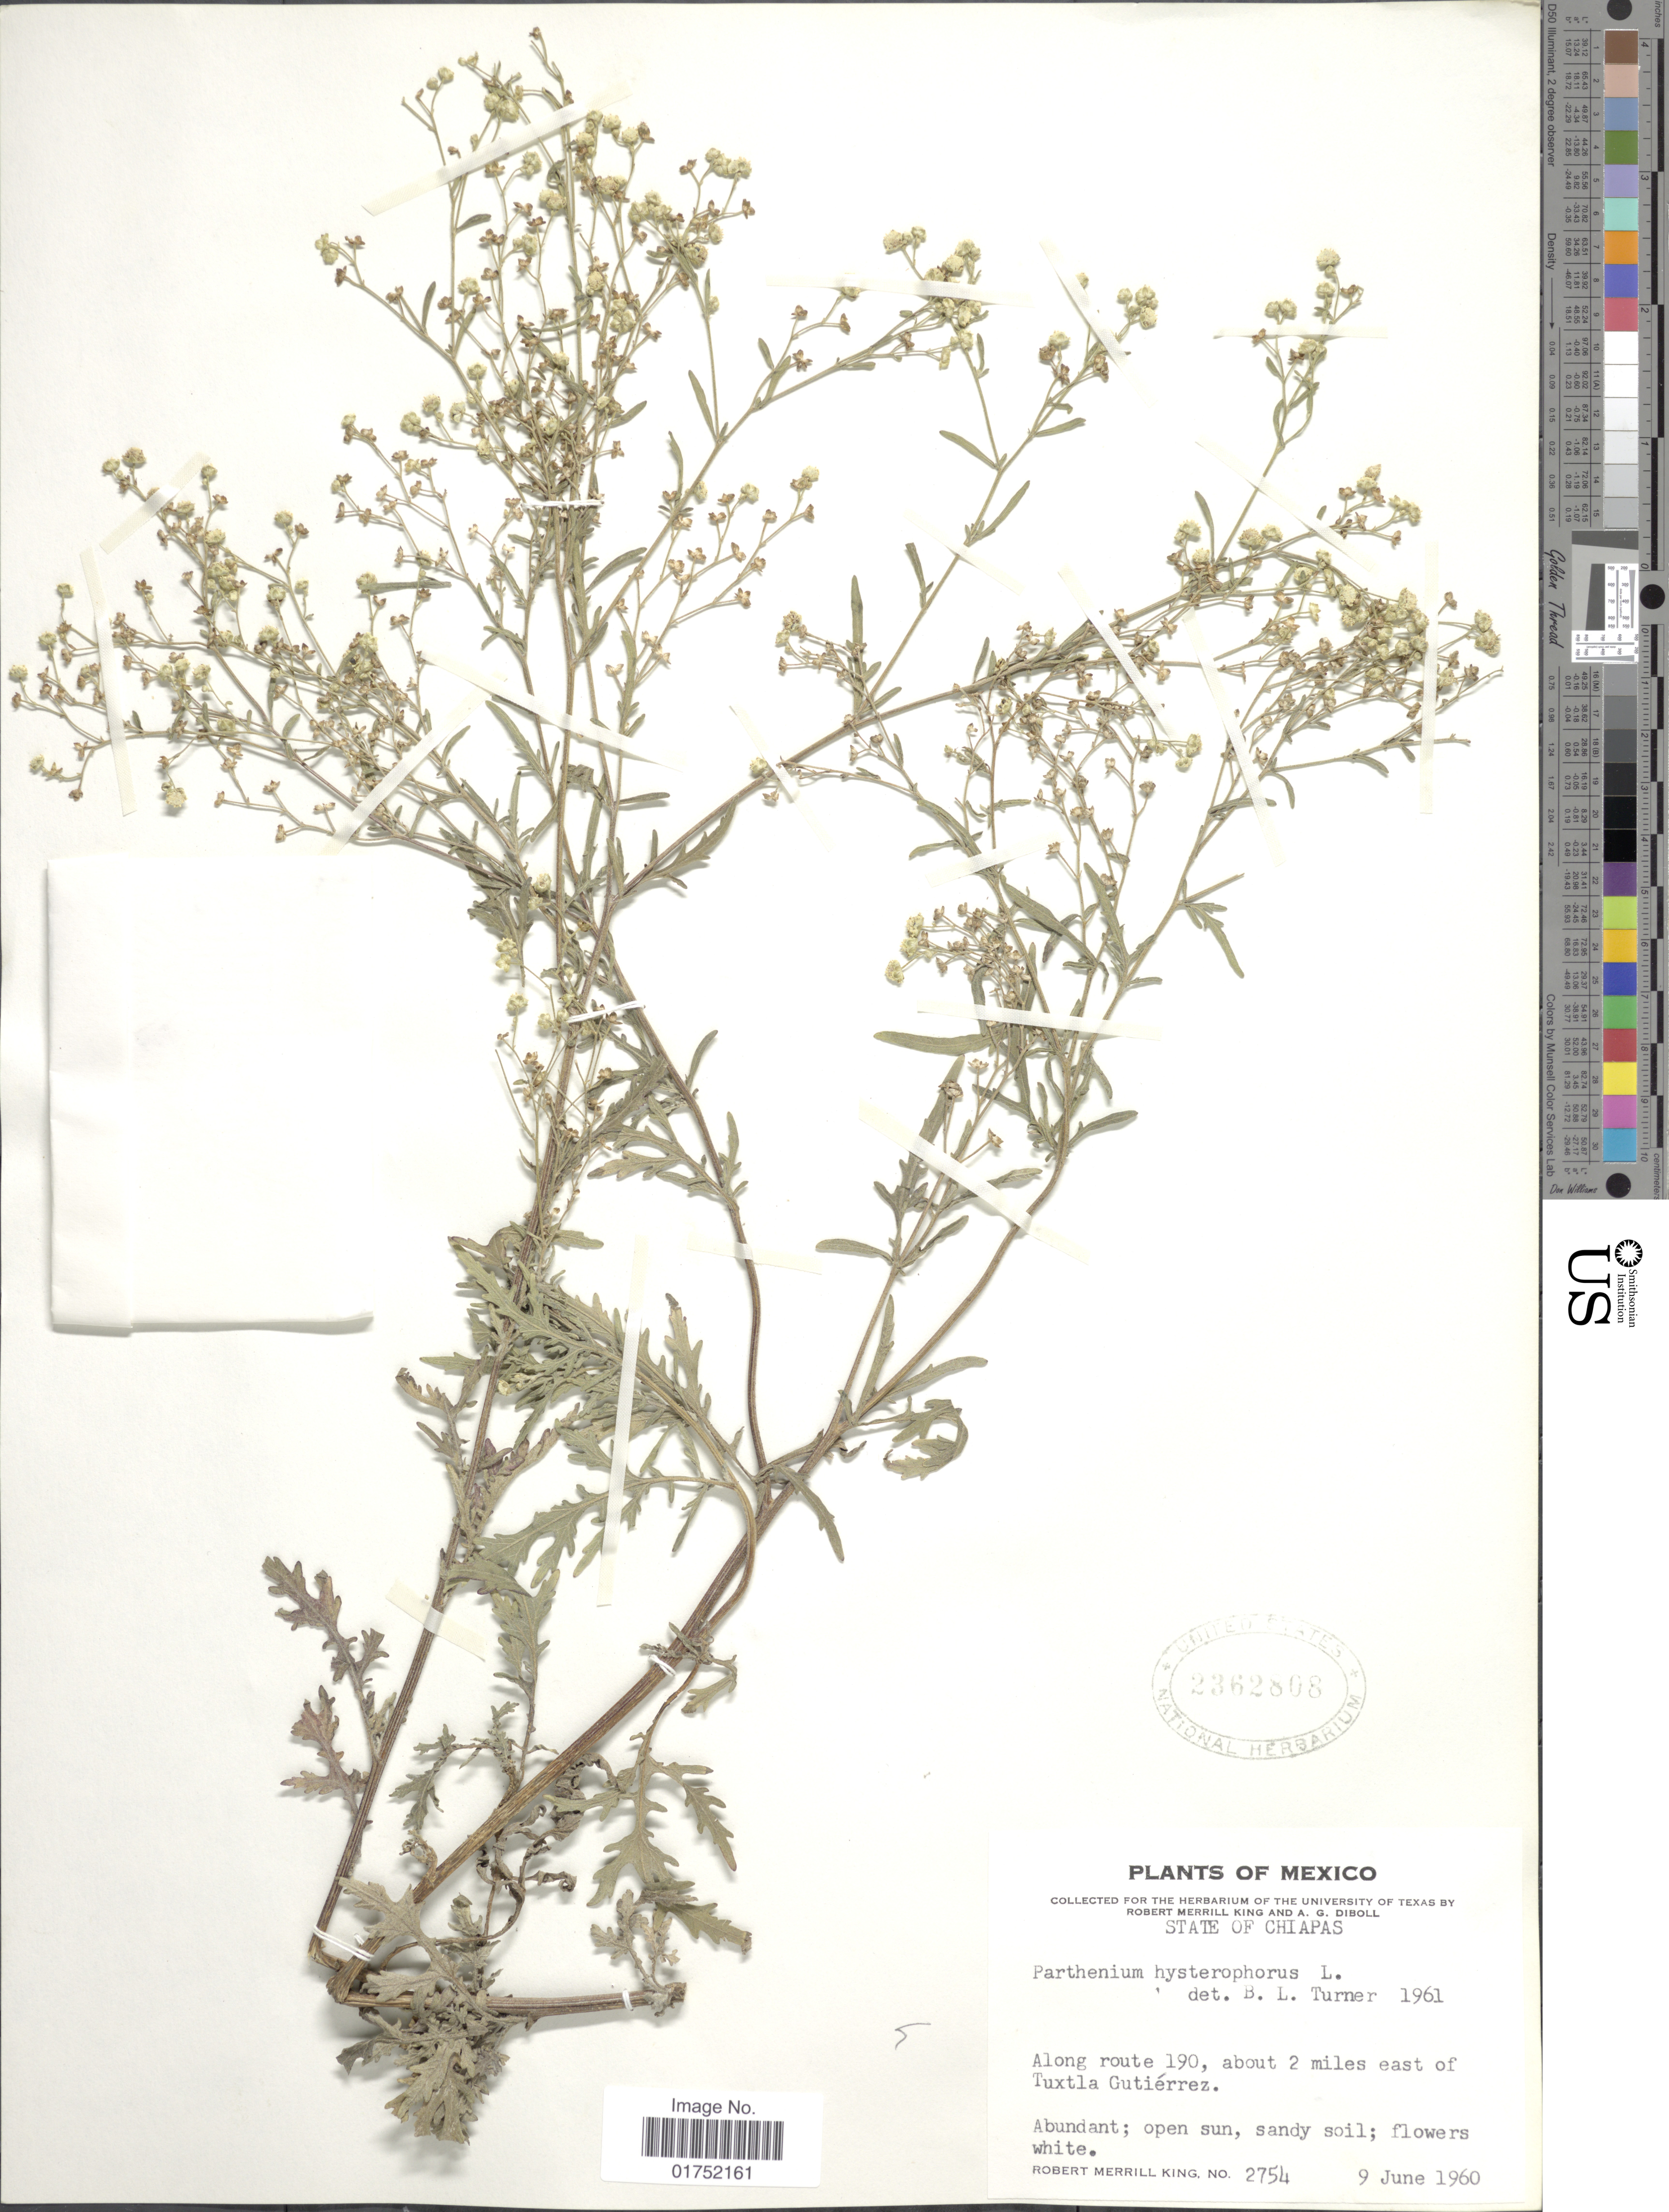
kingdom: Plantae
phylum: Tracheophyta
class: Magnoliopsida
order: Asterales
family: Asteraceae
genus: Parthenium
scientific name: Parthenium hysterophorus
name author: L.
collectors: R. M. King & A. Diboll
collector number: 2754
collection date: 1960-06-09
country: Mexico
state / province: Chiapas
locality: Along route 190, about 2 miles east of Tuxtla Gutierrez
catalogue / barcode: US 2362808